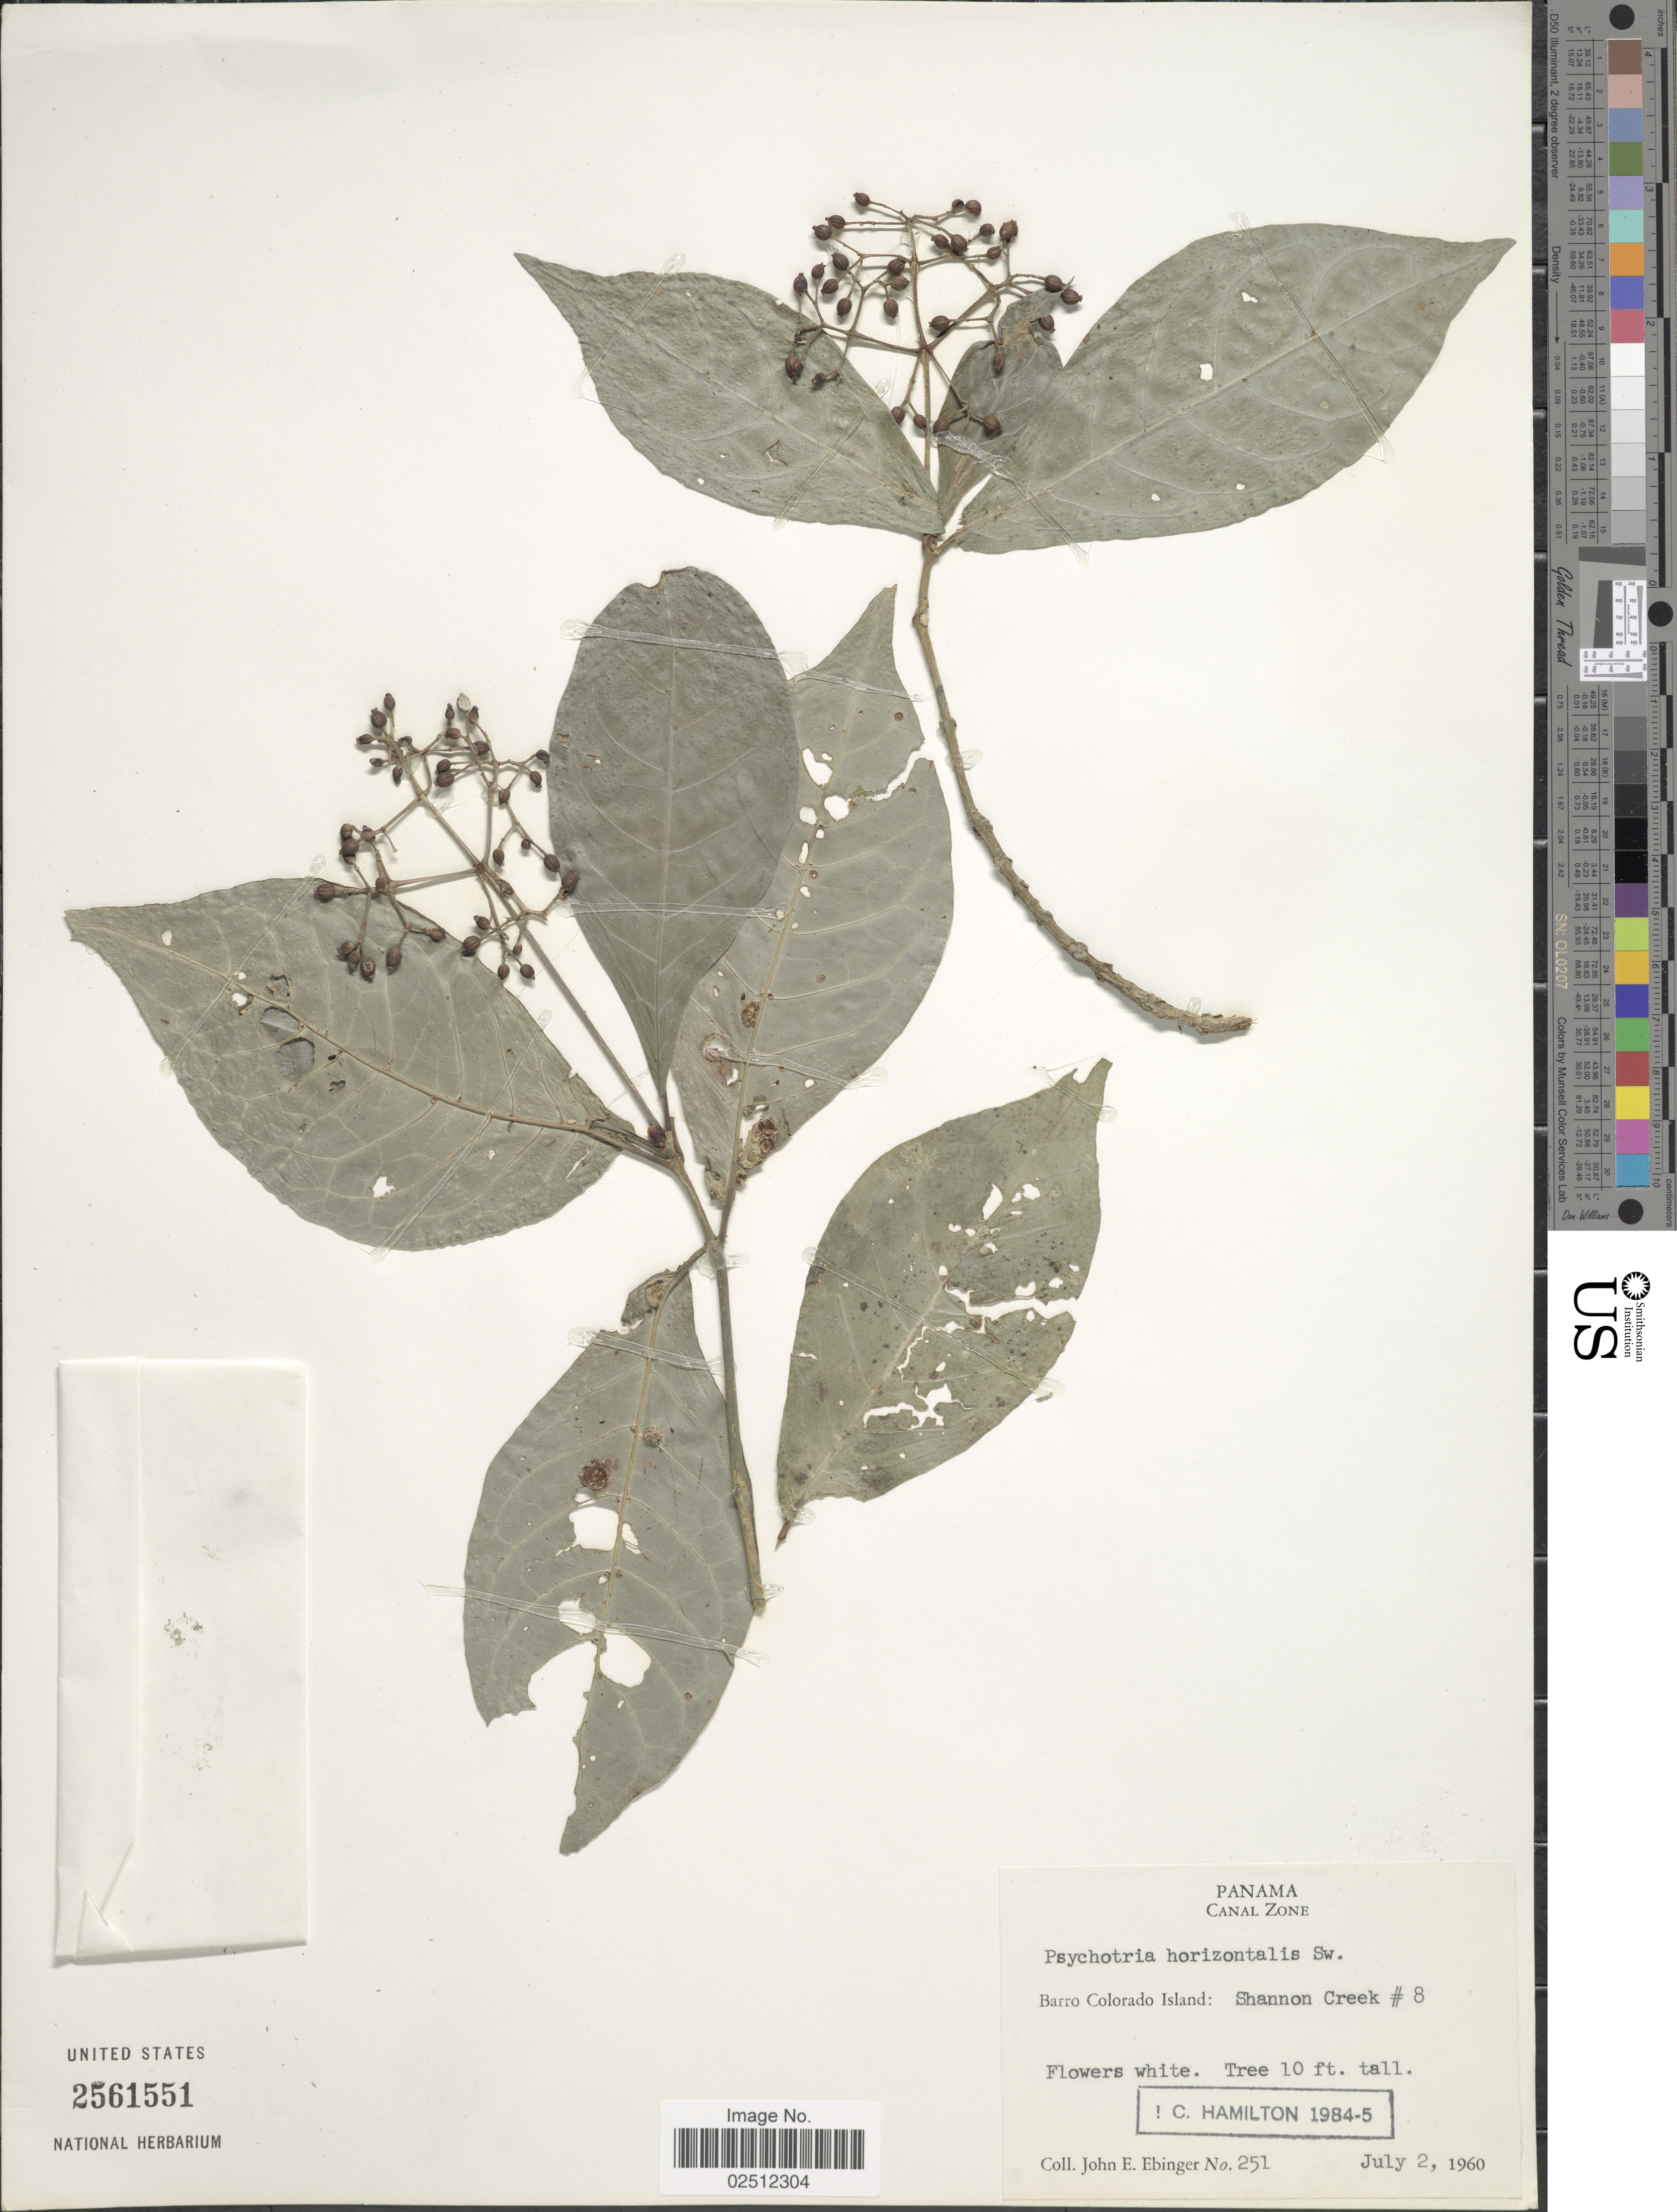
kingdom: Plantae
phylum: Tracheophyta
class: Magnoliopsida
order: Gentianales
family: Rubiaceae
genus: Psychotria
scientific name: Psychotria horizontalis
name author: Sw.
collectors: J. Ebinger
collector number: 251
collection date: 1960-07-02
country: Panama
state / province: Panamá Oeste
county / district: Canal Zone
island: Barro Colorado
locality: Canal Zone: Barro Colorado Island: Shannon Creek # 8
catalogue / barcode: US 2561551